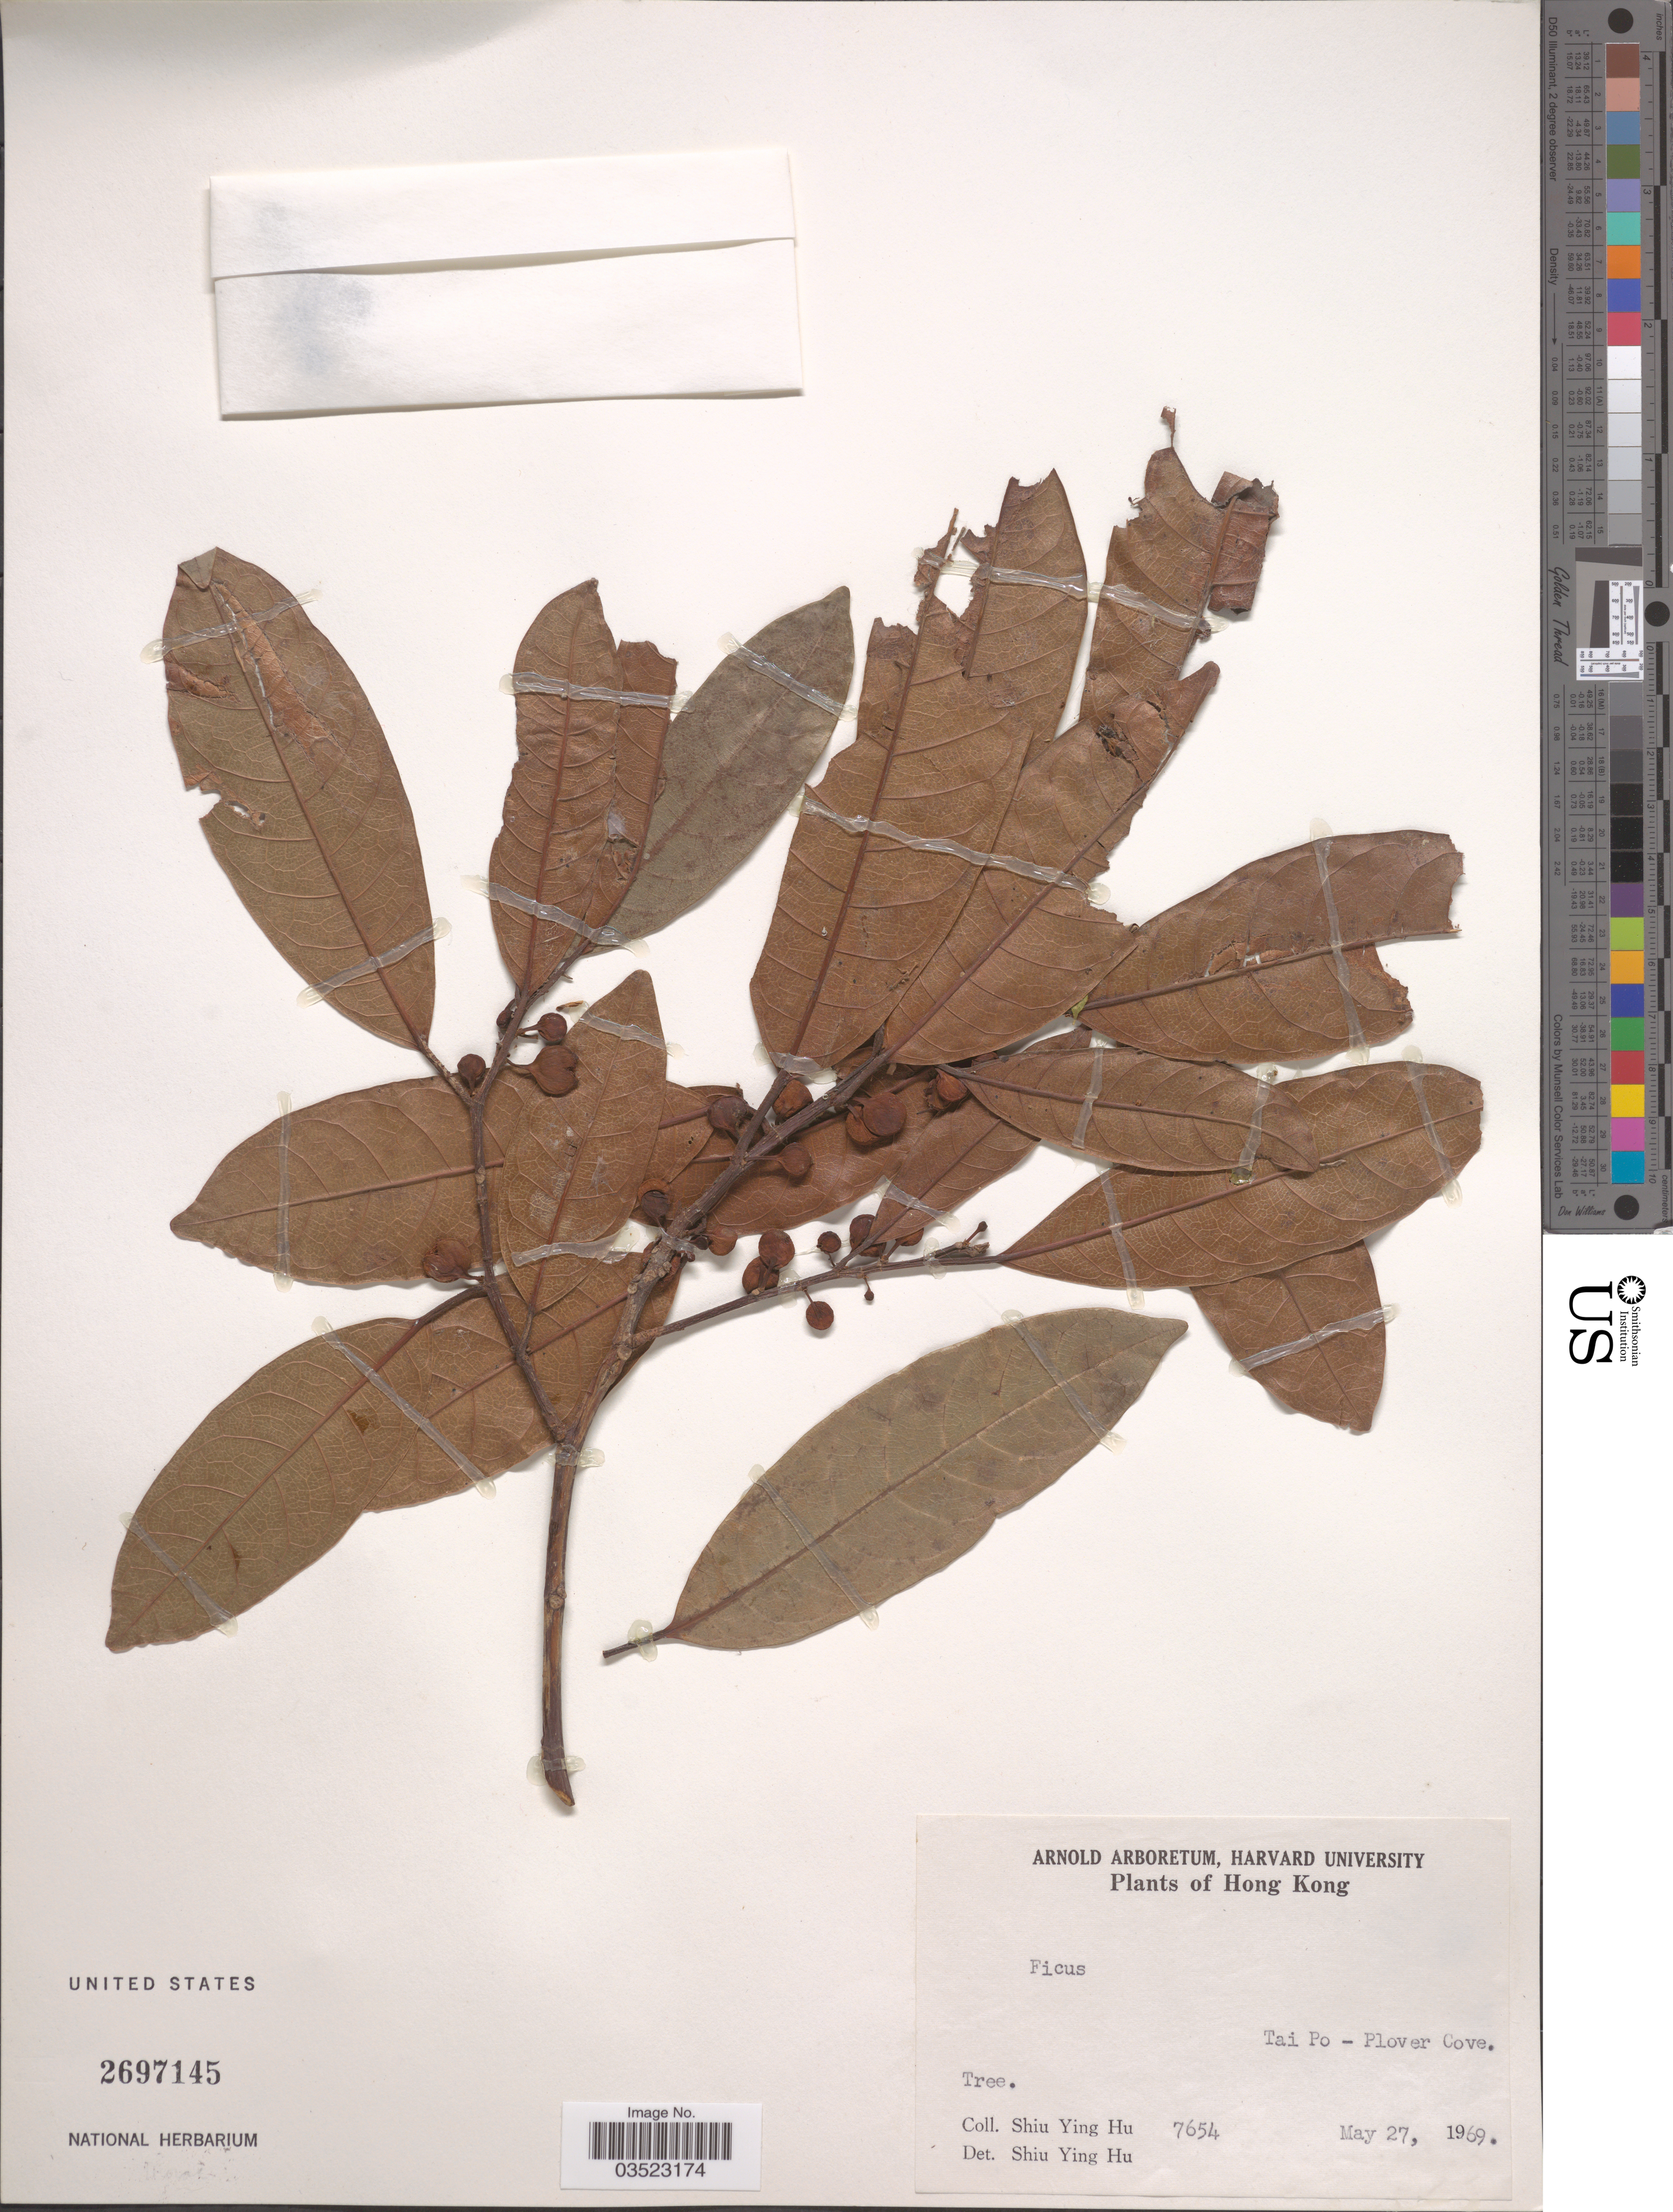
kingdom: Plantae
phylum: Tracheophyta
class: Magnoliopsida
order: Rosales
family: Moraceae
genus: Ficus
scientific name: Ficus sp.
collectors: S. Y. Hu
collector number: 7654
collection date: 1969-05-27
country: China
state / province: Hong Kong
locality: Tai Po - Plover Cove.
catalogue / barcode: US 2697145